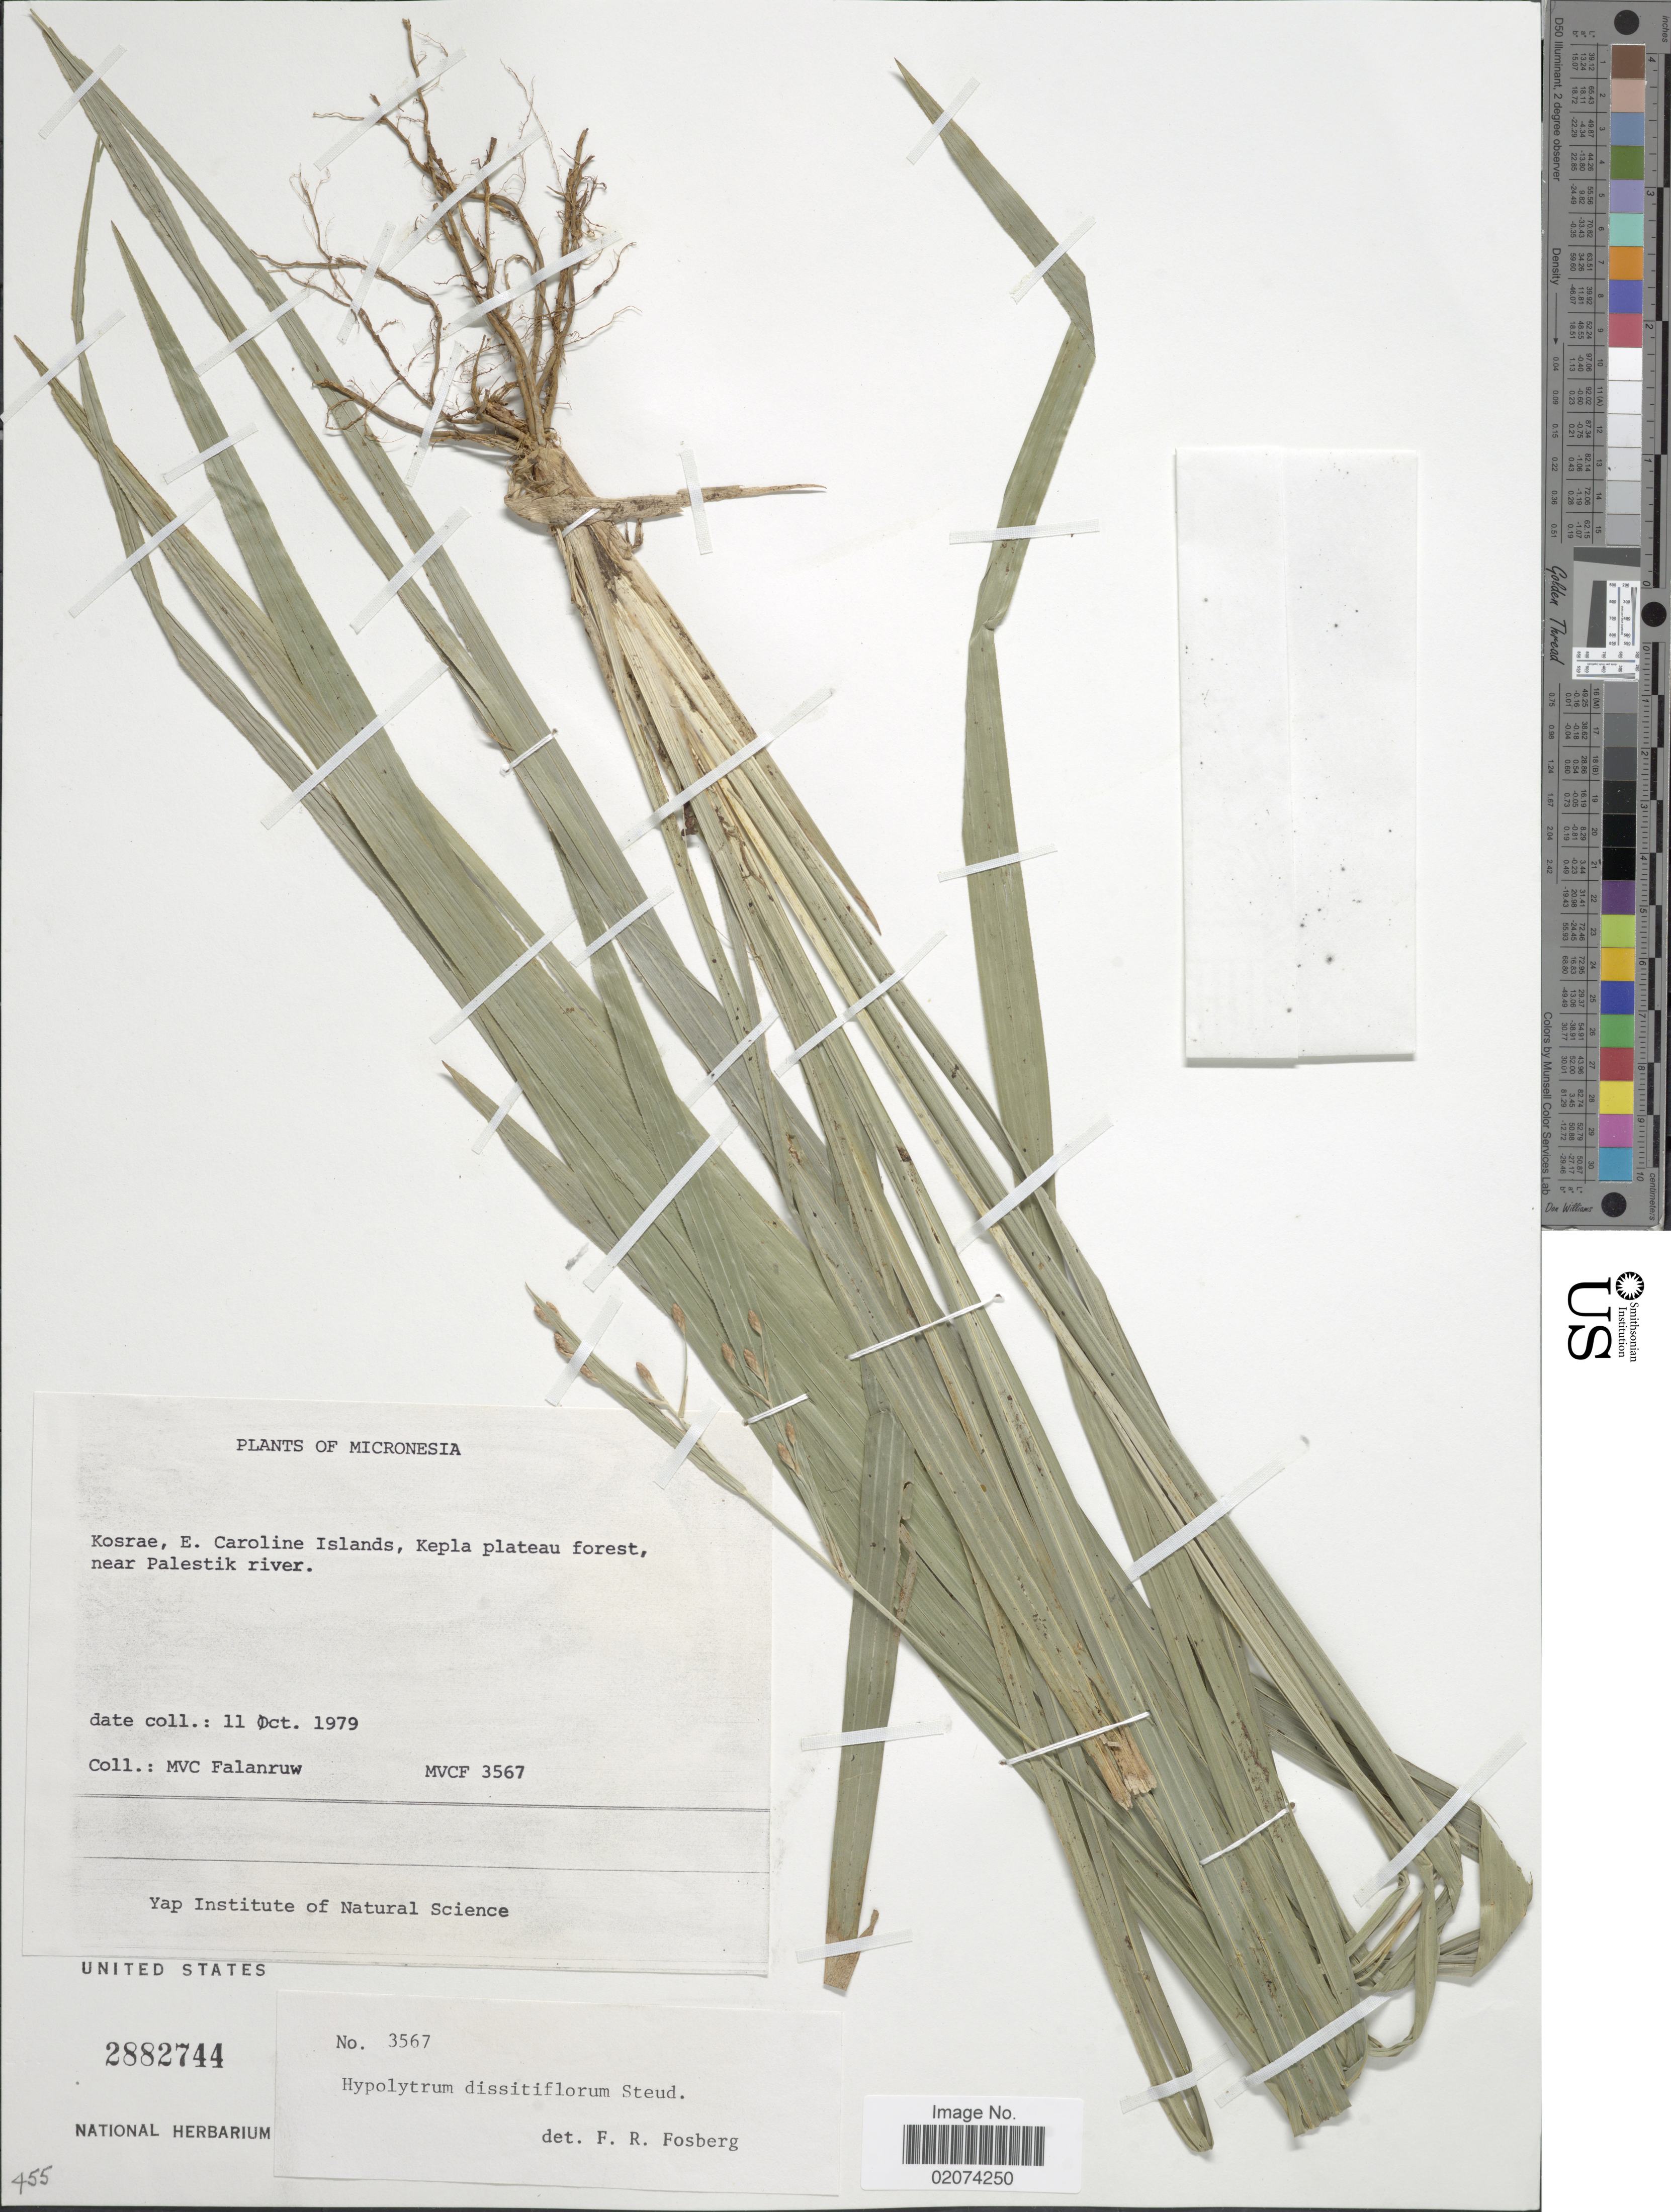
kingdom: Plantae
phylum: Tracheophyta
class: Liliopsida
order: Poales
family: Cyperaceae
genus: Hypolytrum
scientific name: Hypolytrum dissitiflorum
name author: Steud.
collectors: M. V. Falanruw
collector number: MVCF3567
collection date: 1979-10-11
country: Micronesia, Federated States of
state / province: Kosrae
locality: E. Caroline Islands, Kepla plateau forest, near Palestik river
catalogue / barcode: US 2882744